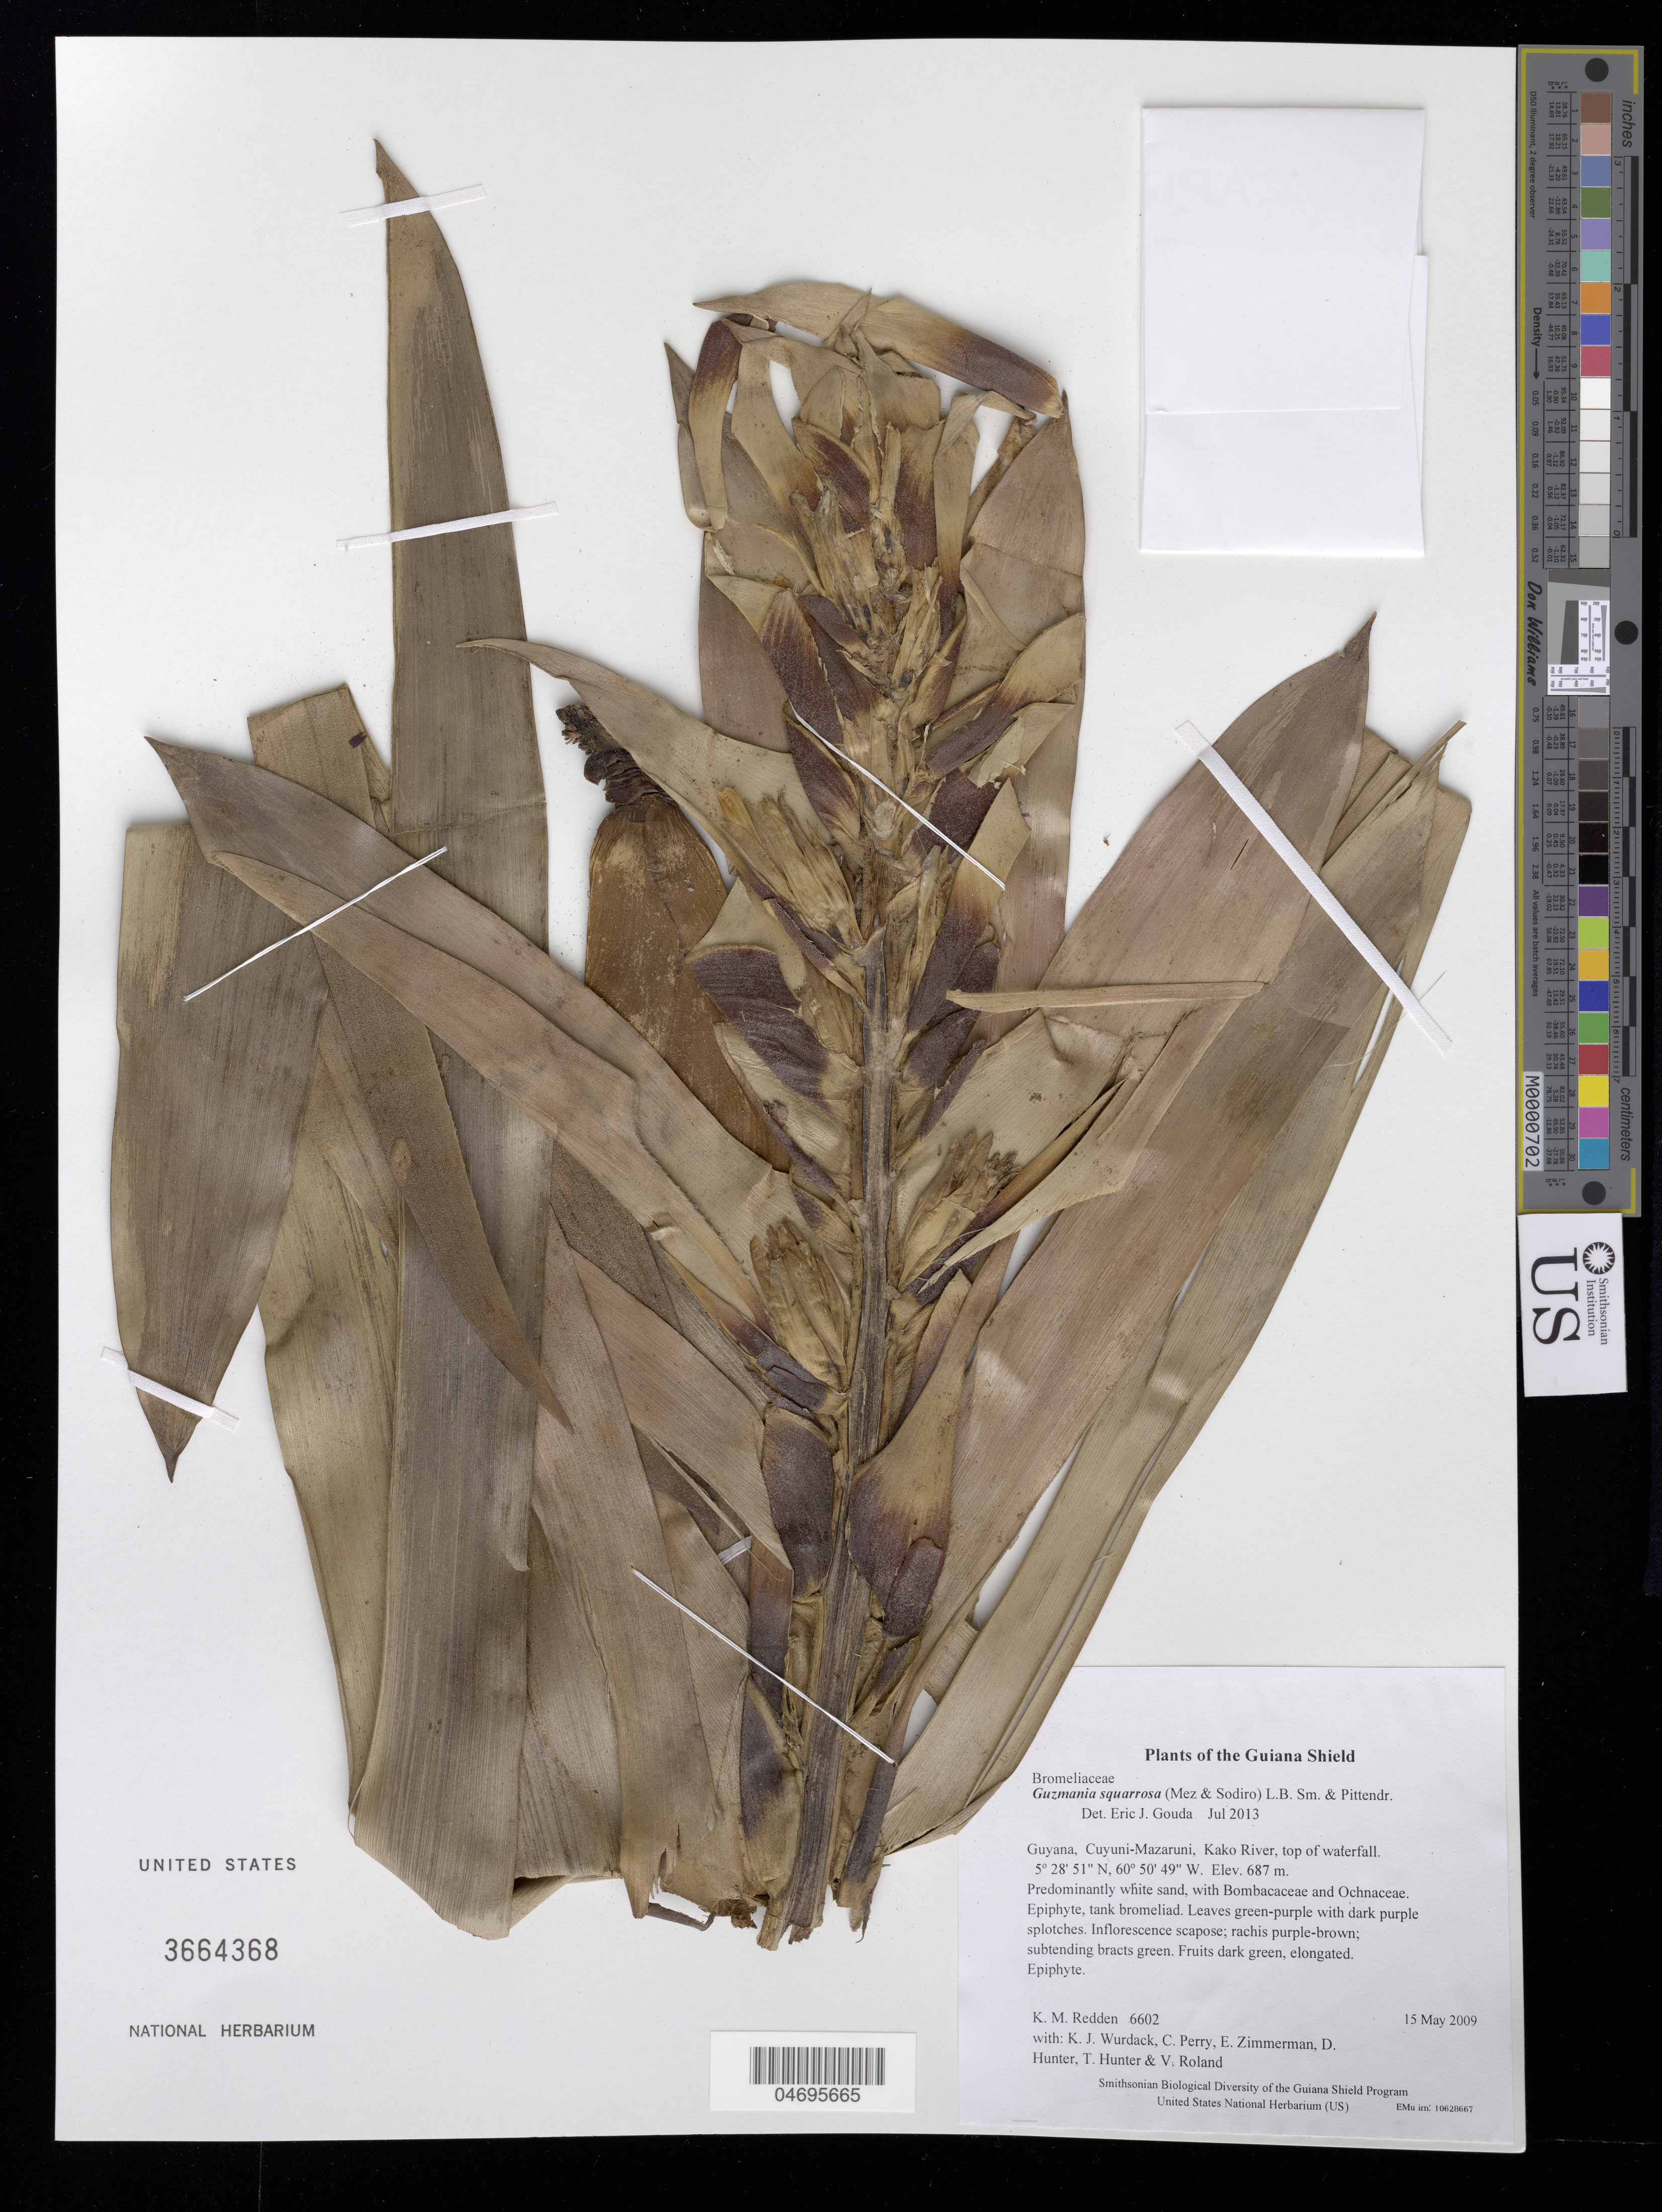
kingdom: Plantae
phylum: Tracheophyta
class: Liliopsida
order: Poales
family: Bromeliaceae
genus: Guzmania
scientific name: Guzmania squarrosa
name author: (Mez & Sodiro) L.B. Sm. & Pittendr.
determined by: Gouda, E. J.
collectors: K. M. Redden, K. Wurdack, C. Perry, E. Zimmerman, D. Hunter, T. Hunter & V. Roland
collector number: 6602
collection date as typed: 15 May 2009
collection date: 2009-05-15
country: Guyana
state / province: Cuyuni-Mazaruni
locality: Kako River, top of waterfall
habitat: Predominantly white sand, with Bombacaceae and Ochnaceae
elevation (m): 687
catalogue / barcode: US 3664368